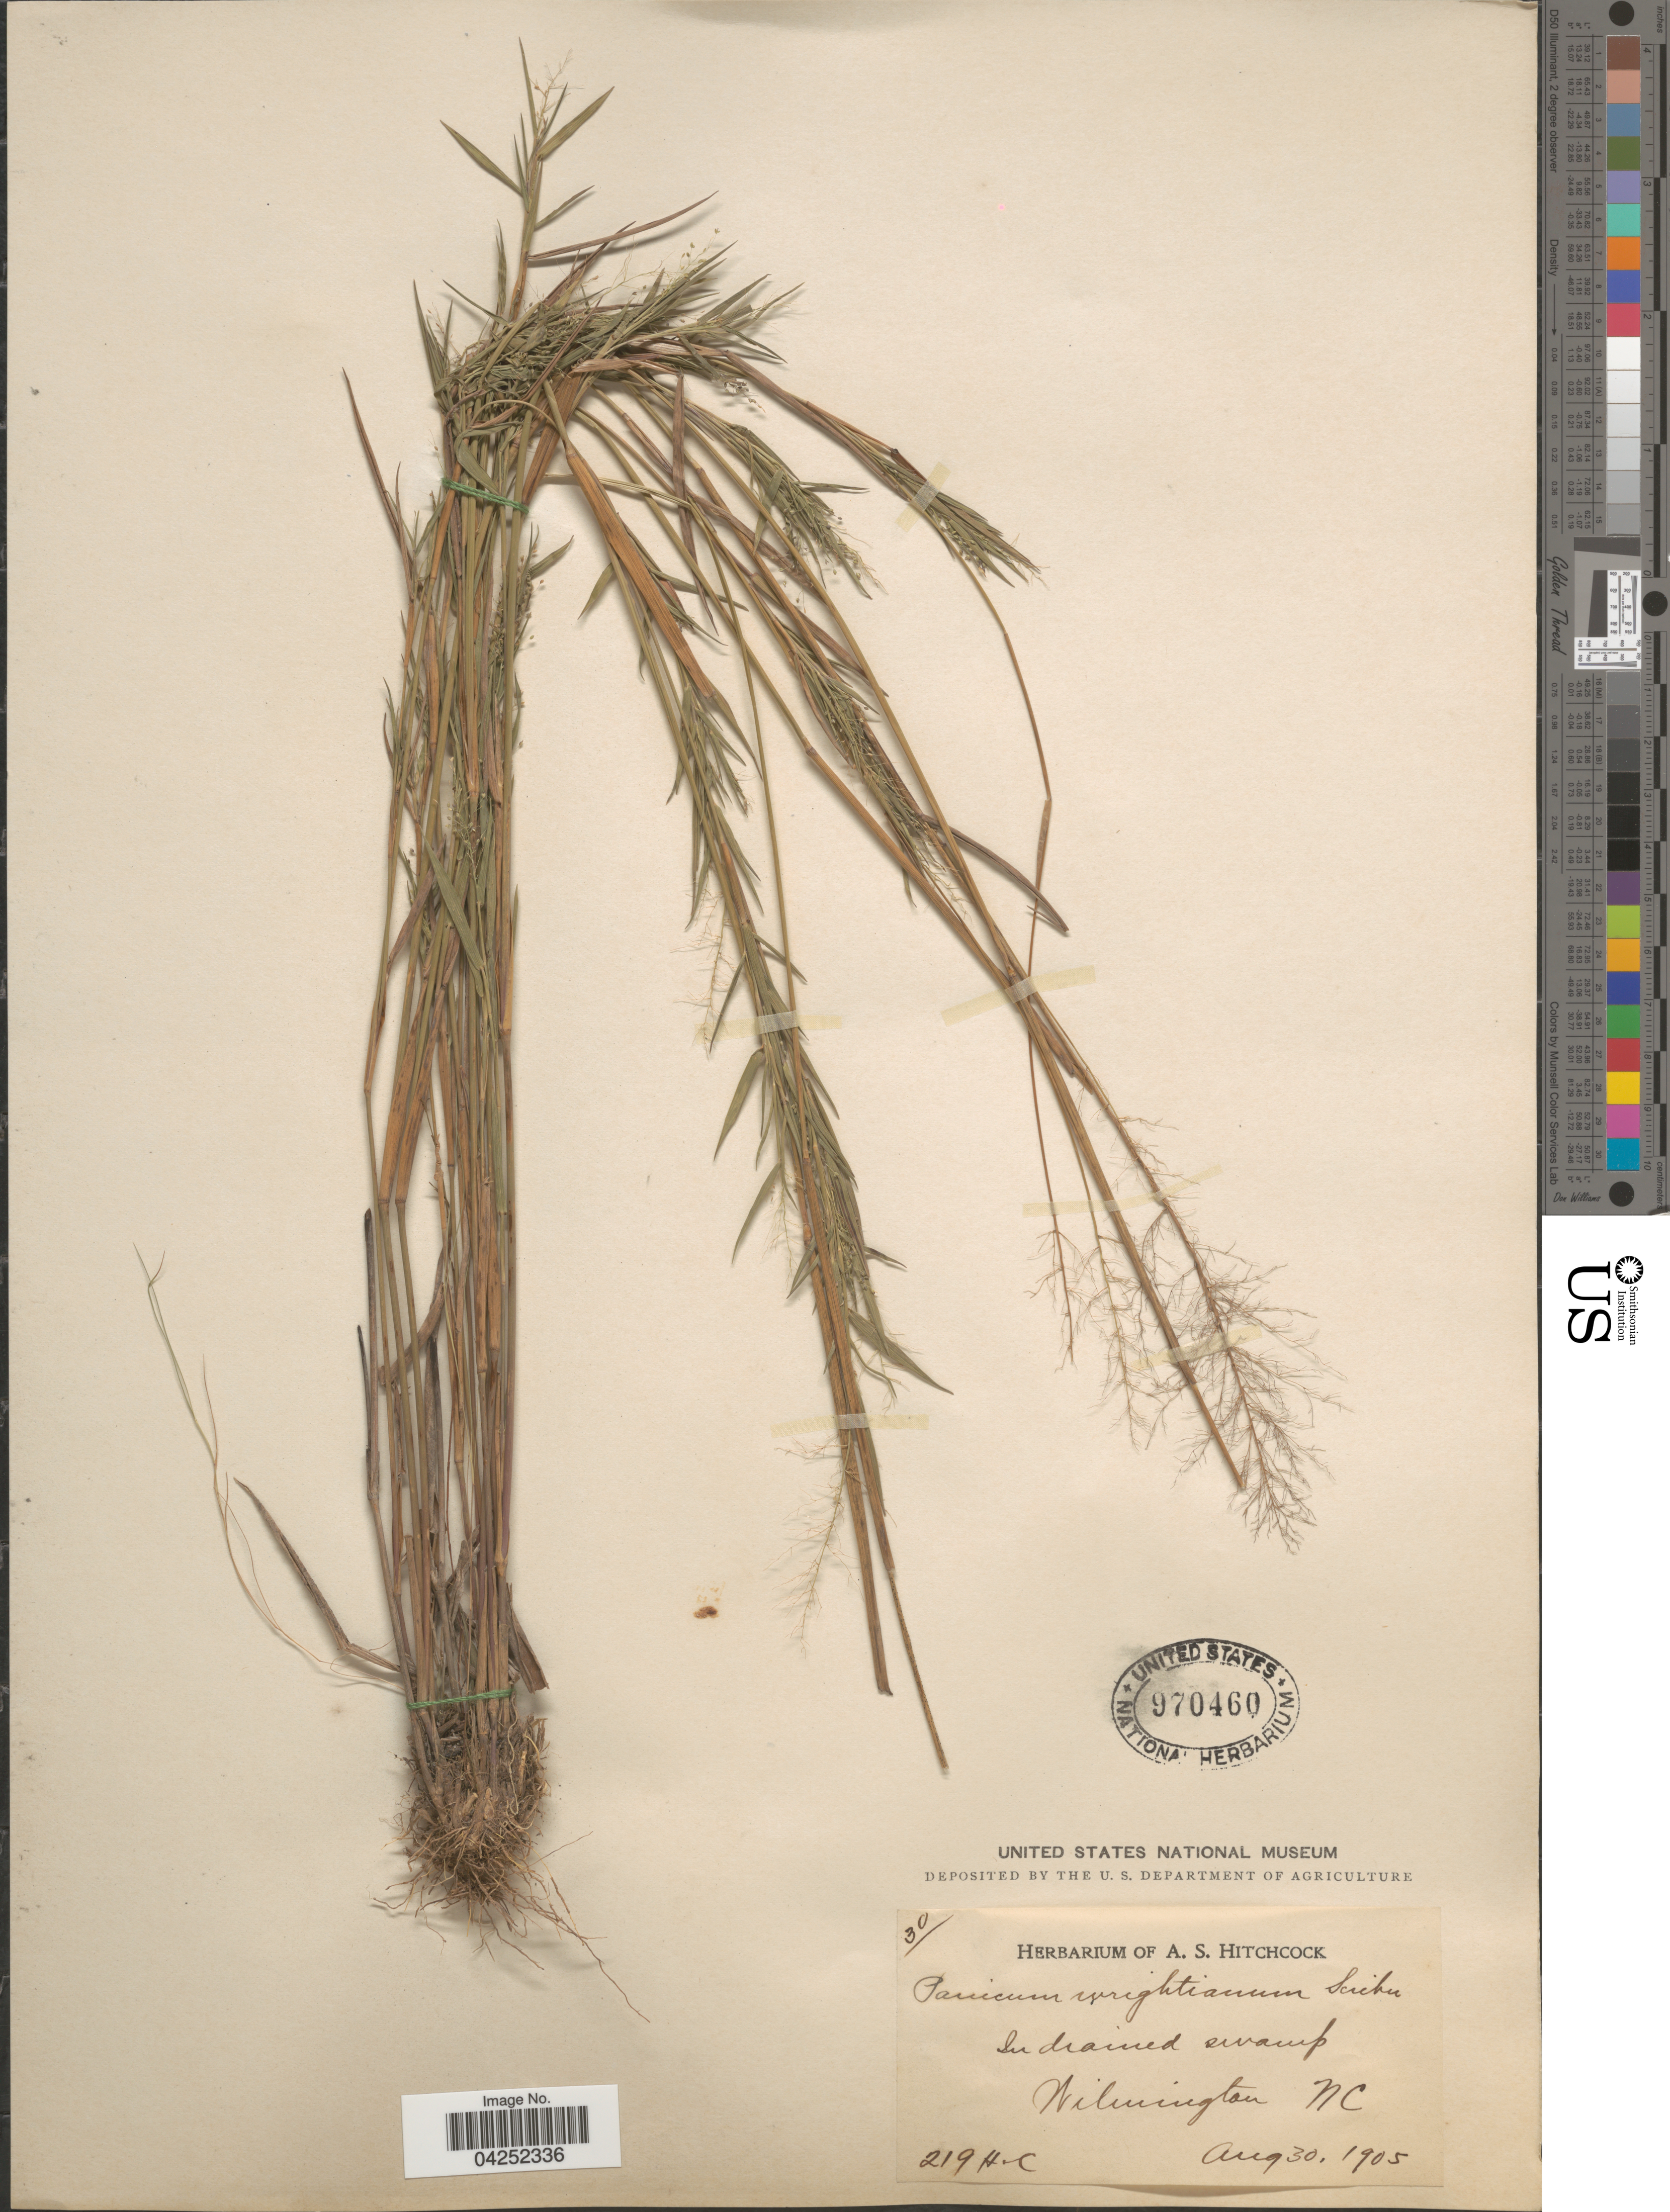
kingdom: Plantae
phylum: Tracheophyta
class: Liliopsida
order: Poales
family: Poaceae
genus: Dichanthelium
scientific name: Dichanthelium acuminatum var. longiligulatum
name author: (Nash) Gould & C.A. Clark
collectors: H. C.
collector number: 219/30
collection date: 1905-08-30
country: United States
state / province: North Carolina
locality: In drained swamp. Wilmington.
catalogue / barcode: US 970460